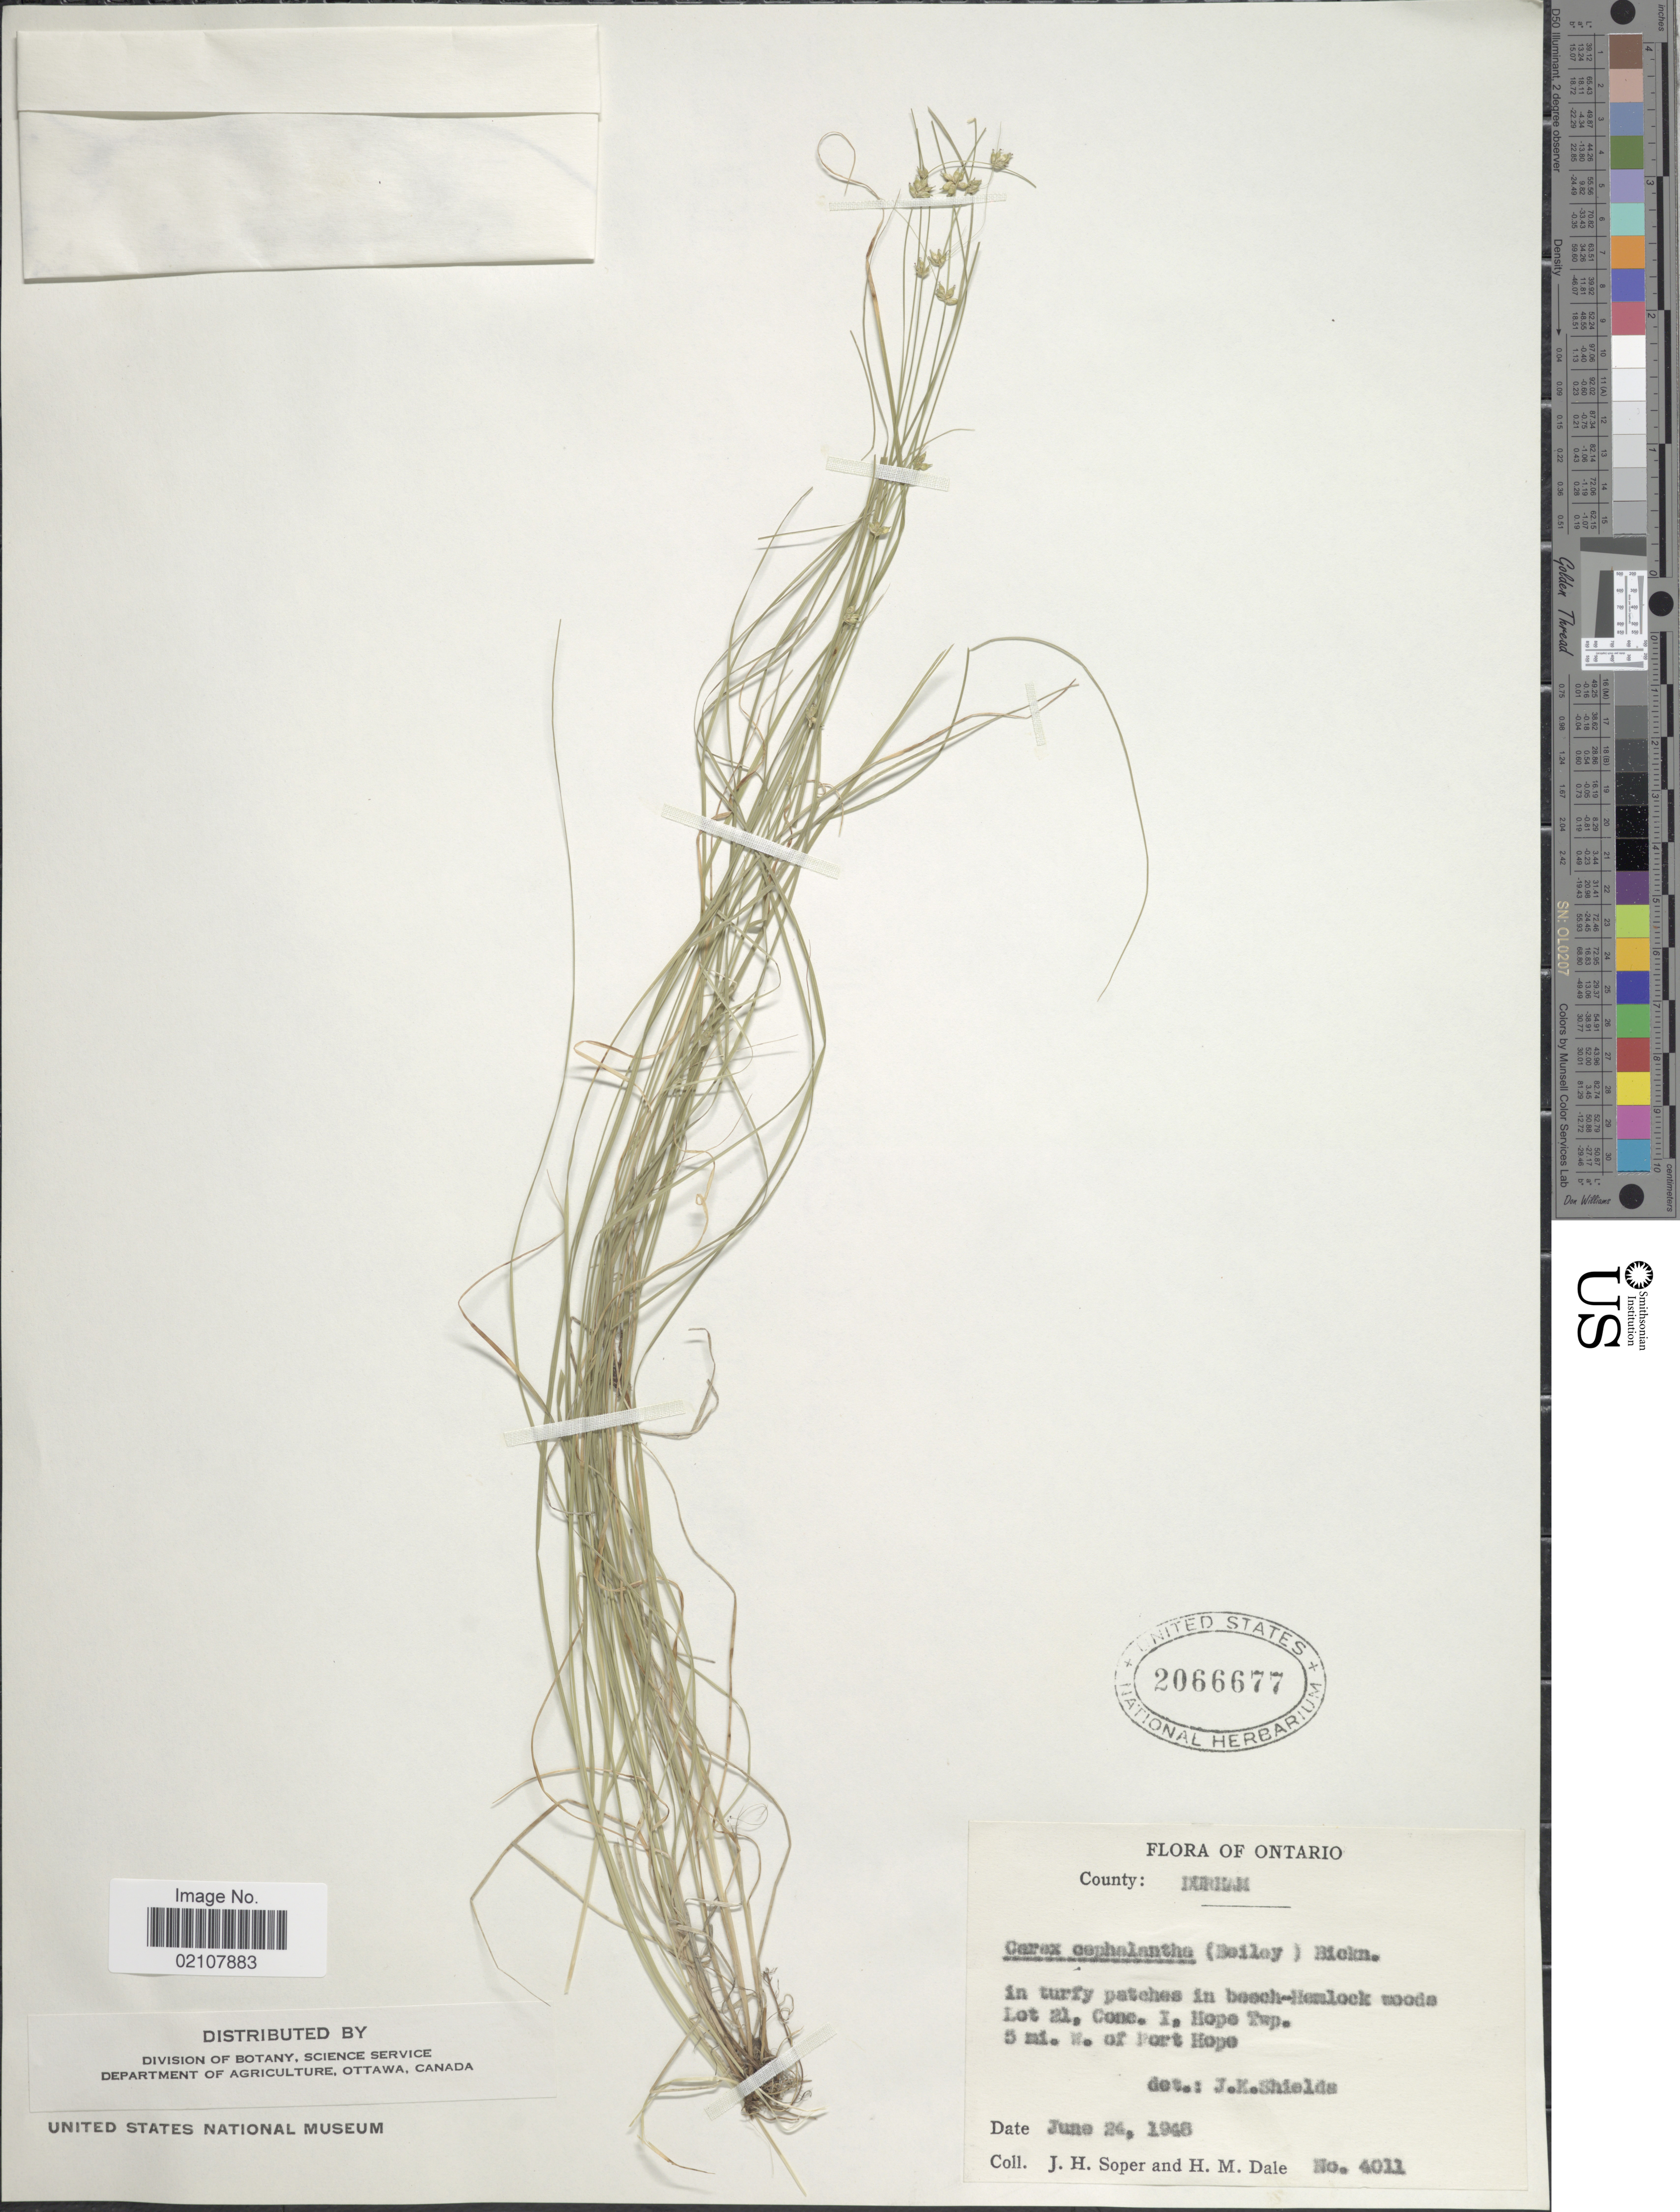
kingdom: Plantae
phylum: Tracheophyta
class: Liliopsida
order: Poales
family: Cyperaceae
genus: Carex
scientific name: Carex echinata subsp. echinata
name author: Murray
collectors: J. H. Soper & H. M. Dale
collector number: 4011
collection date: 1946-06-24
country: Canada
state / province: Ontario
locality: County: Durham, in turfy patches in beach-Hemlock woods Lot 21, Cone. I, Hope Twp. 5 mi W. of Port Hope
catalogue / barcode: US 2066677